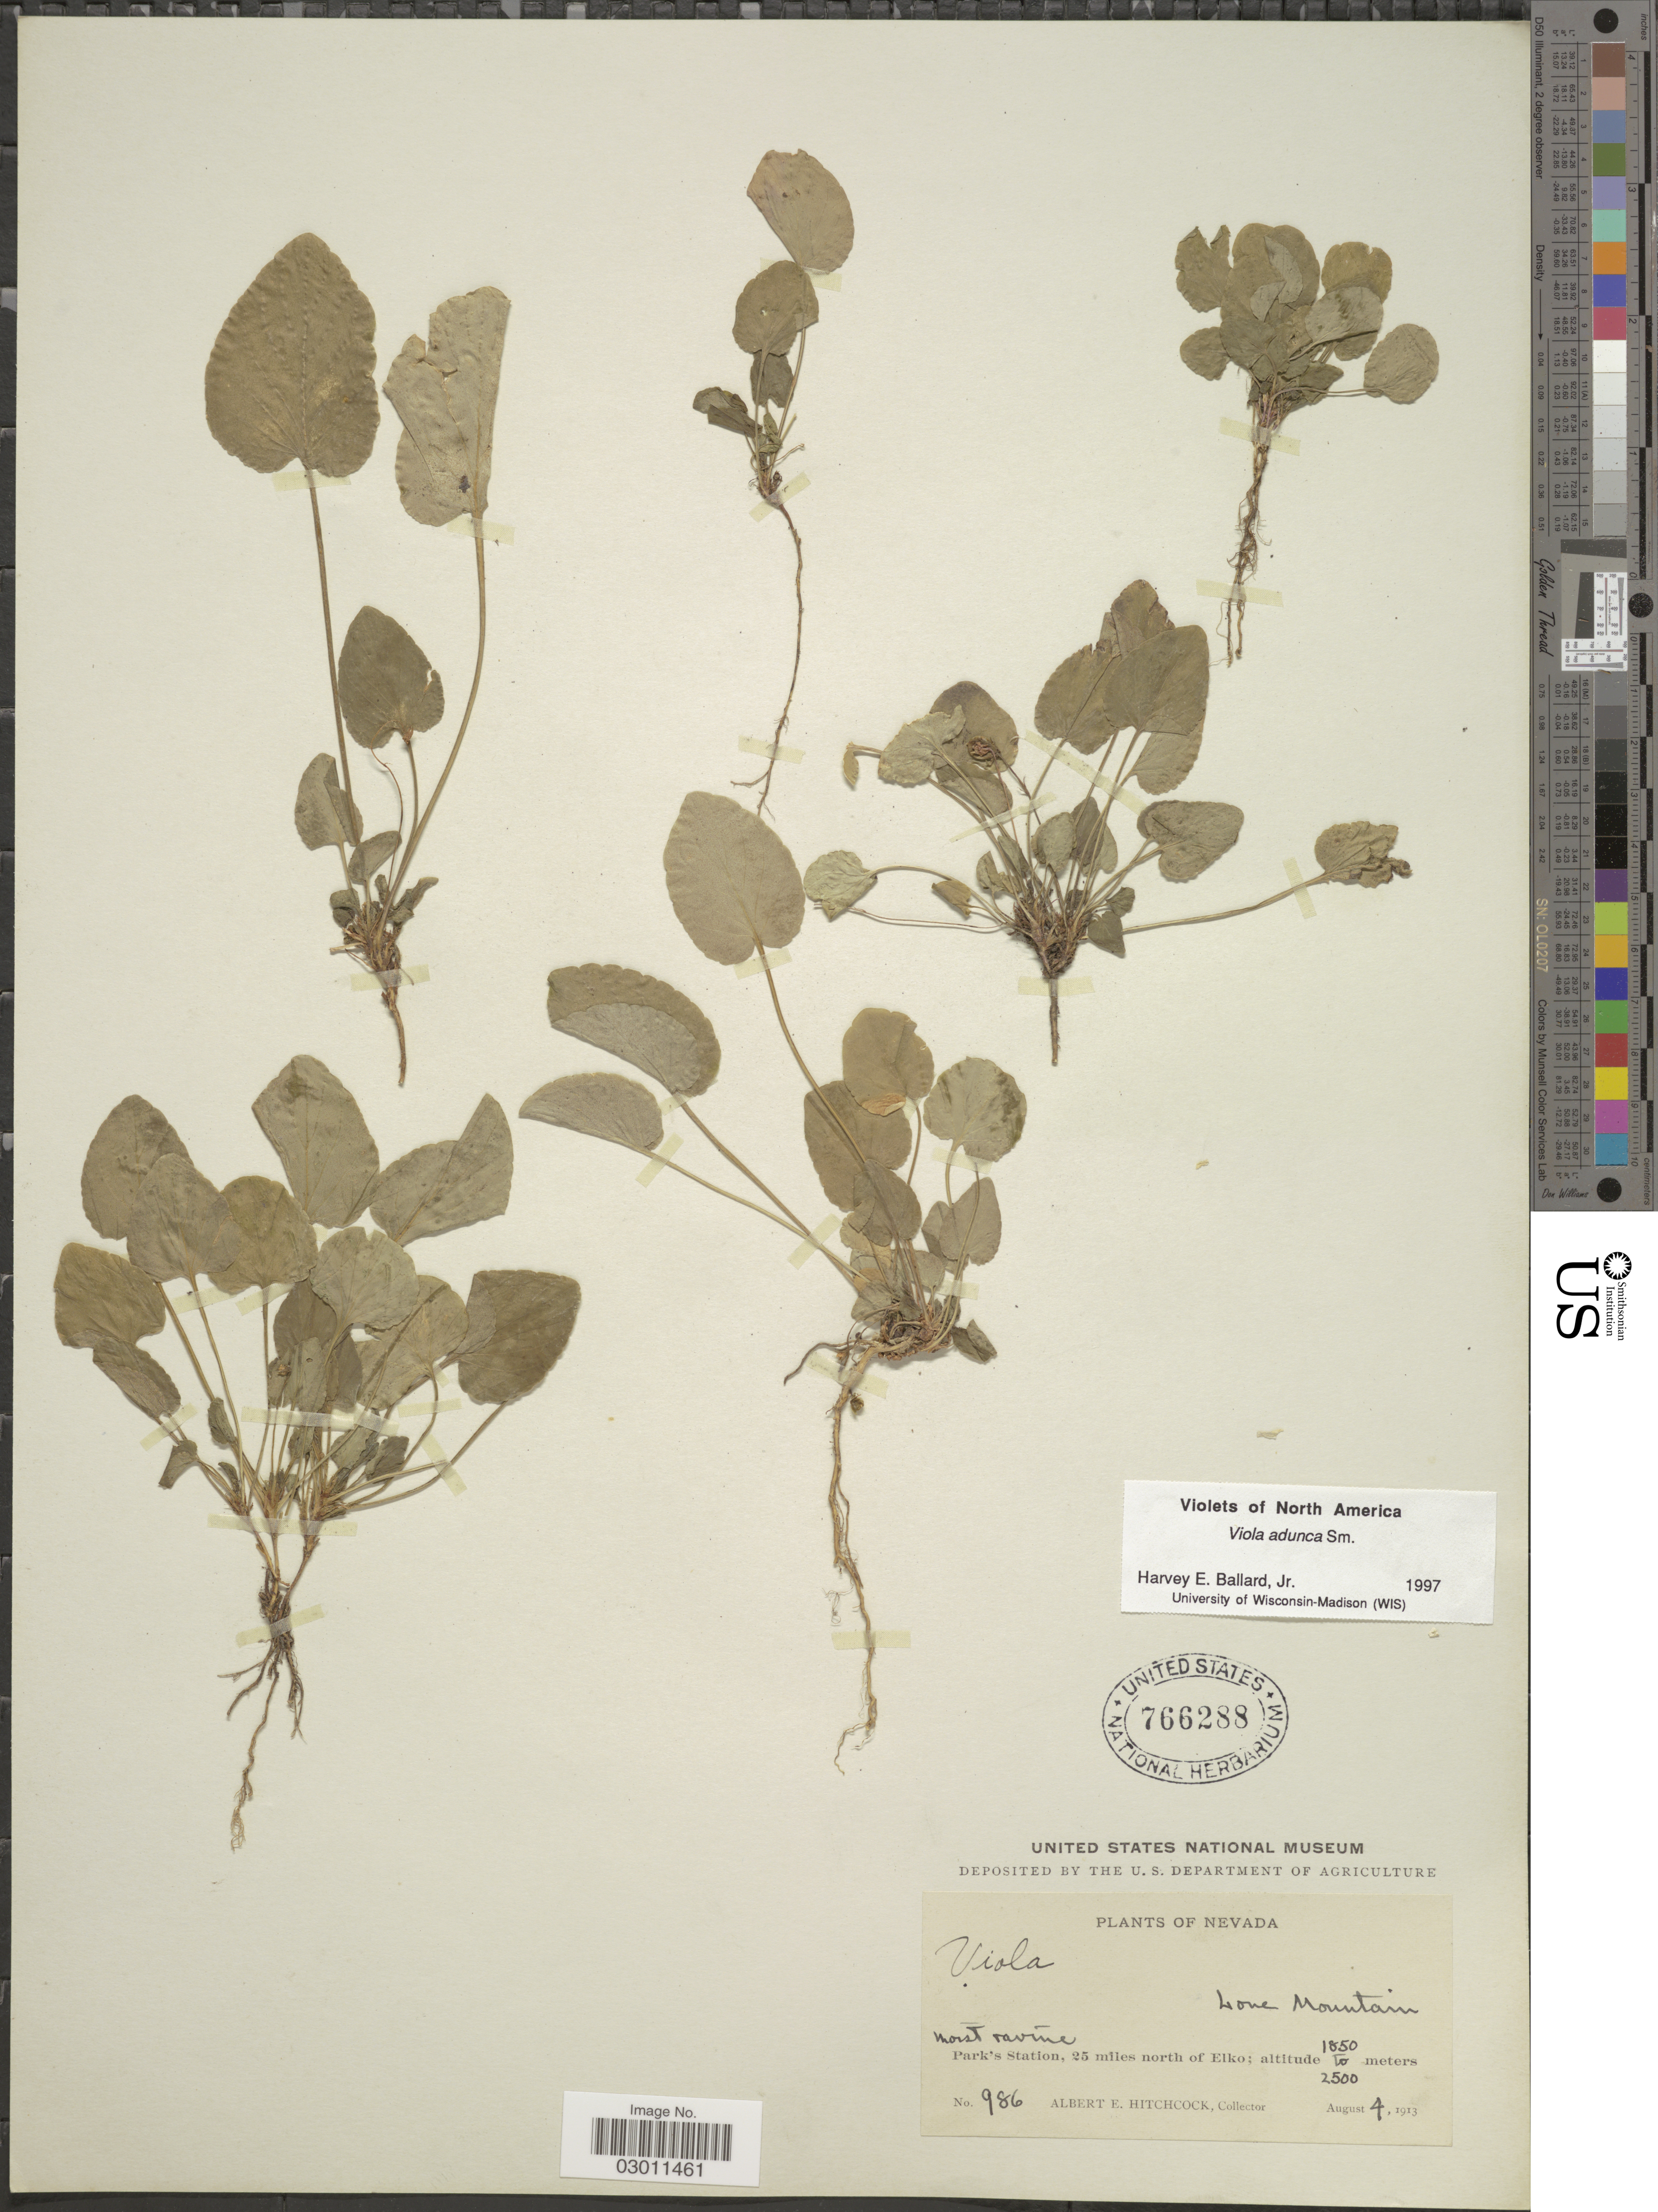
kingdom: Plantae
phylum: Tracheophyta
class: Magnoliopsida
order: Malpighiales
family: Violaceae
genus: Viola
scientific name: Viola adunca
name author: Sm.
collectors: A. Hitchcock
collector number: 986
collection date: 1913-08-04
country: United States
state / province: Nevada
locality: Lone Mountain, Park's Station, 25 miles north of Elko.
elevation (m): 1850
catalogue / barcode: US 766288